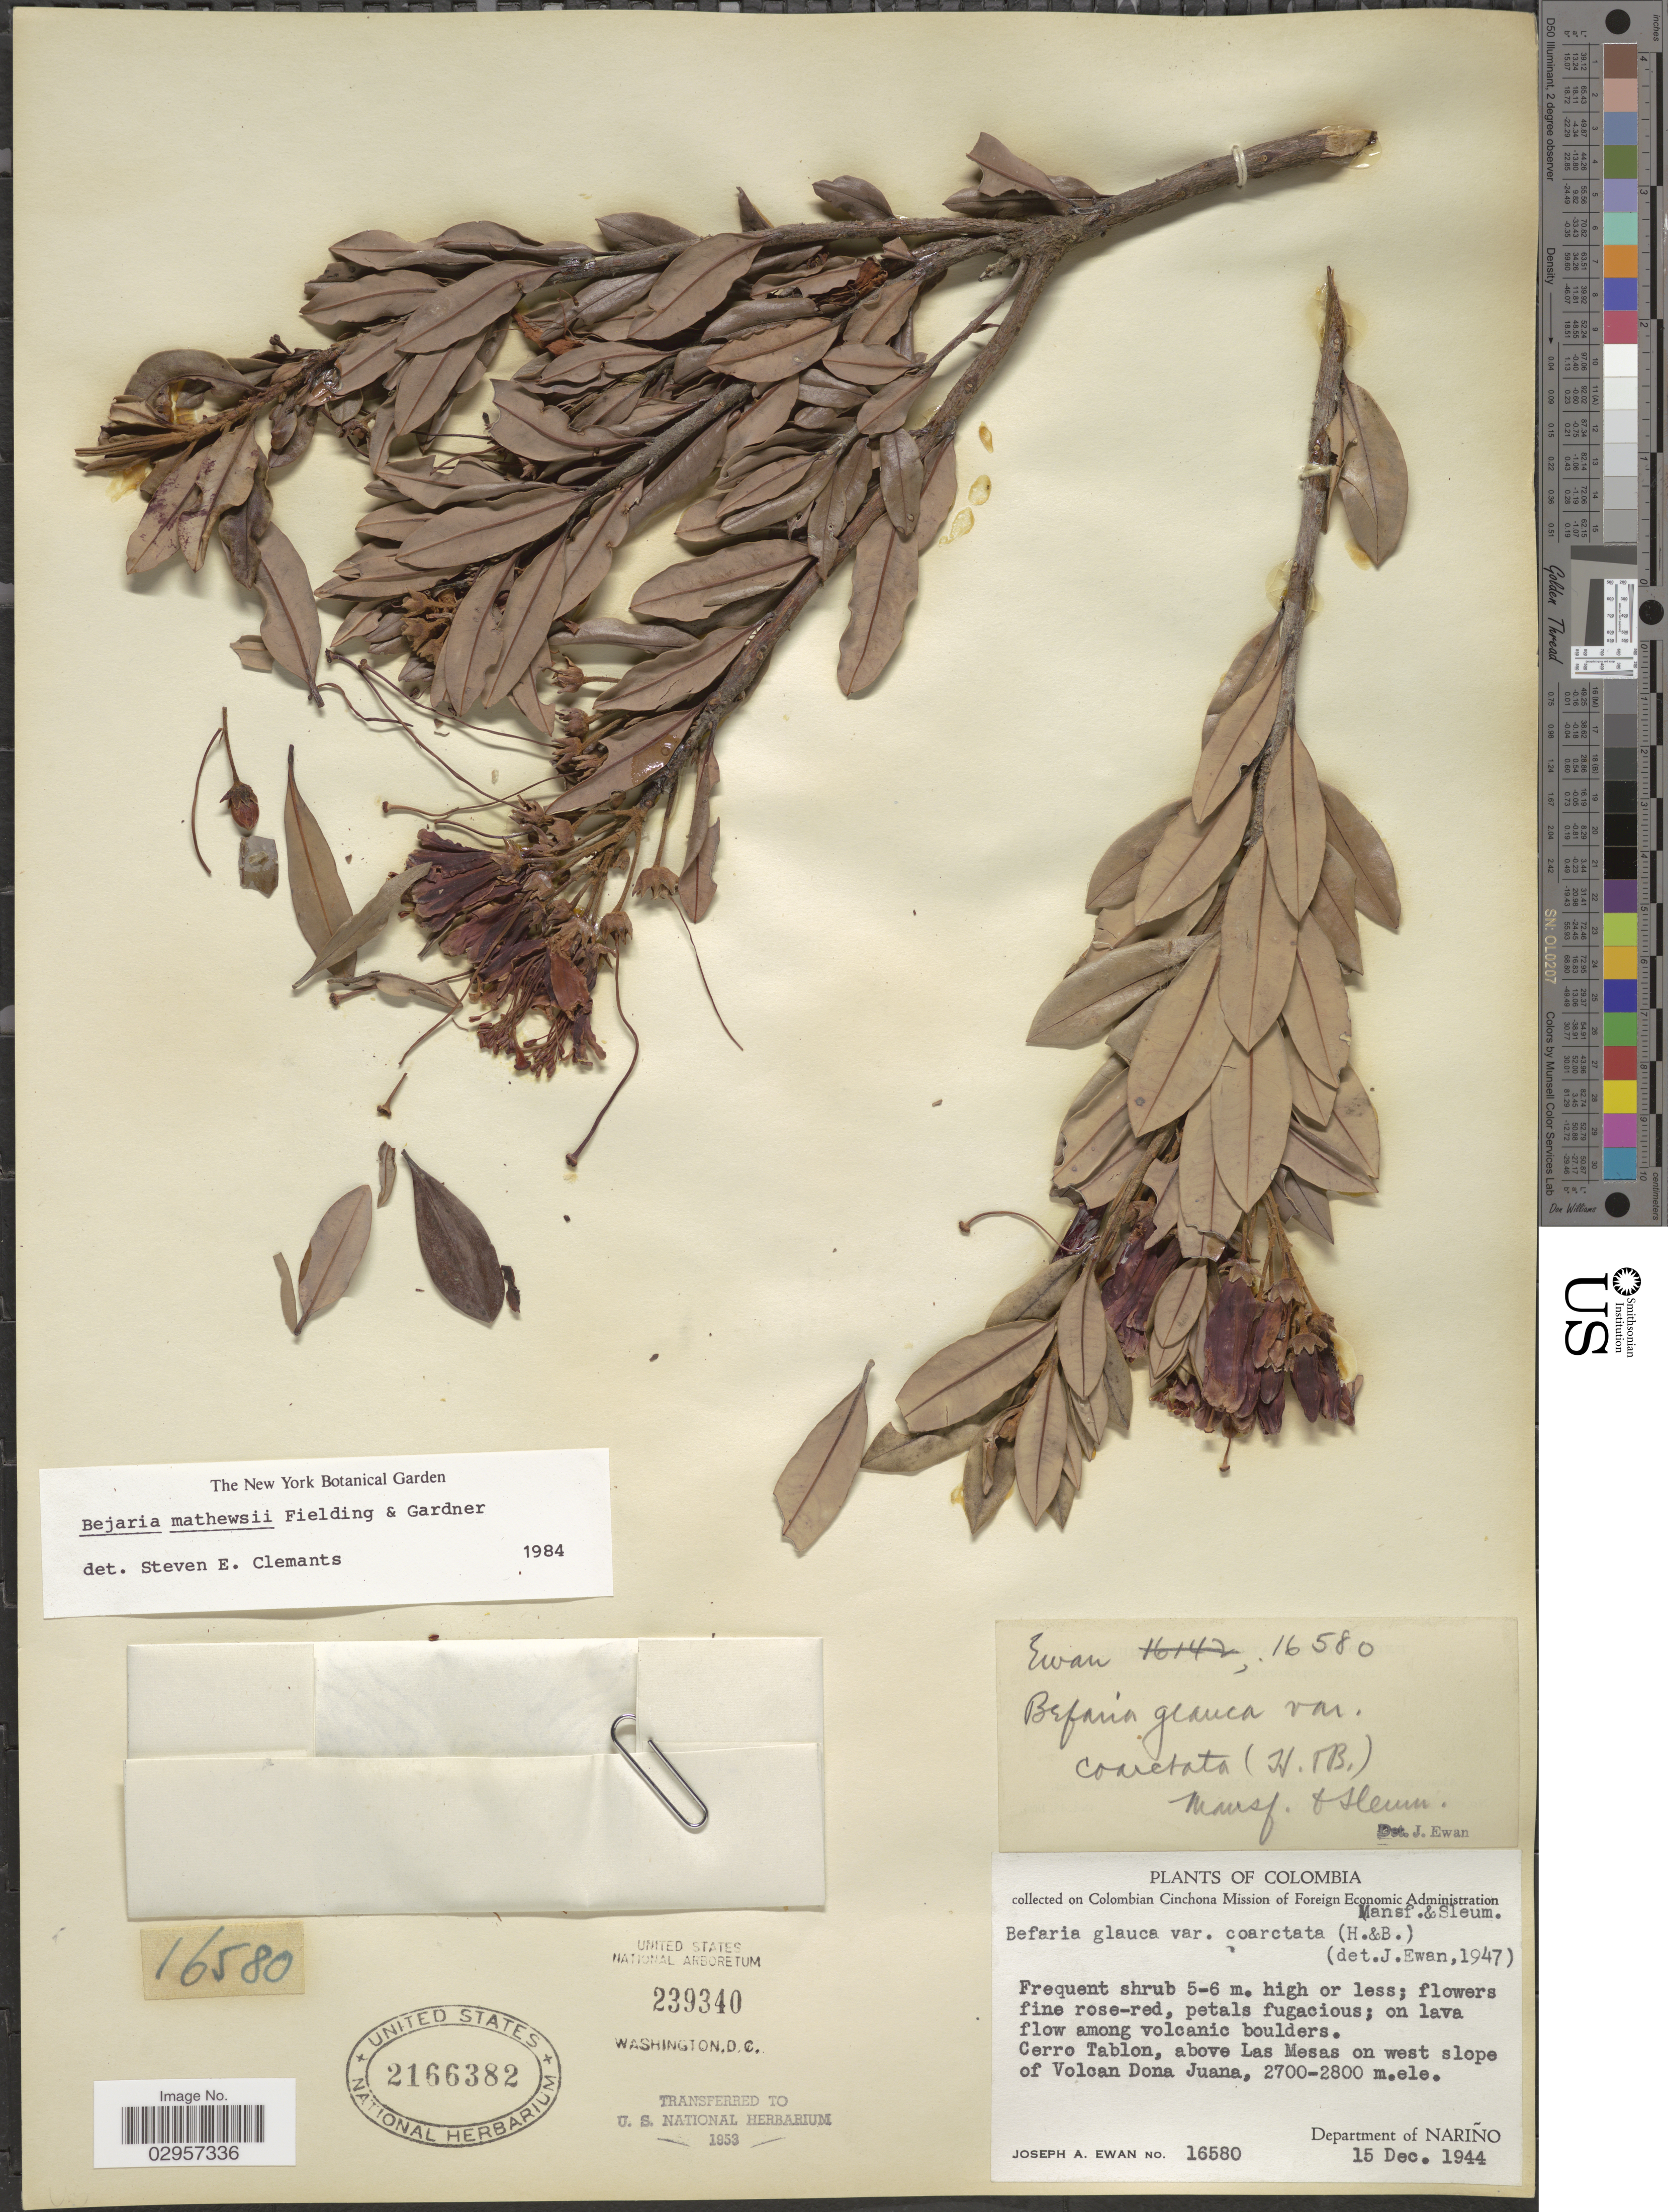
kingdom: Plantae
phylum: Tracheophyta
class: Magnoliopsida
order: Ericales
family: Ericaceae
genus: Bejaria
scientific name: Bejaria mathewsii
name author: Fielding & Gardner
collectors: J. A. Ewan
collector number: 16580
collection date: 1994-12-15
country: Colombia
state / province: Nariño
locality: Cerro Tablon, above Las Mesas on west slope of Volcan Dona Juana, Department of Nariño.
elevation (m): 2700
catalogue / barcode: US 2166382